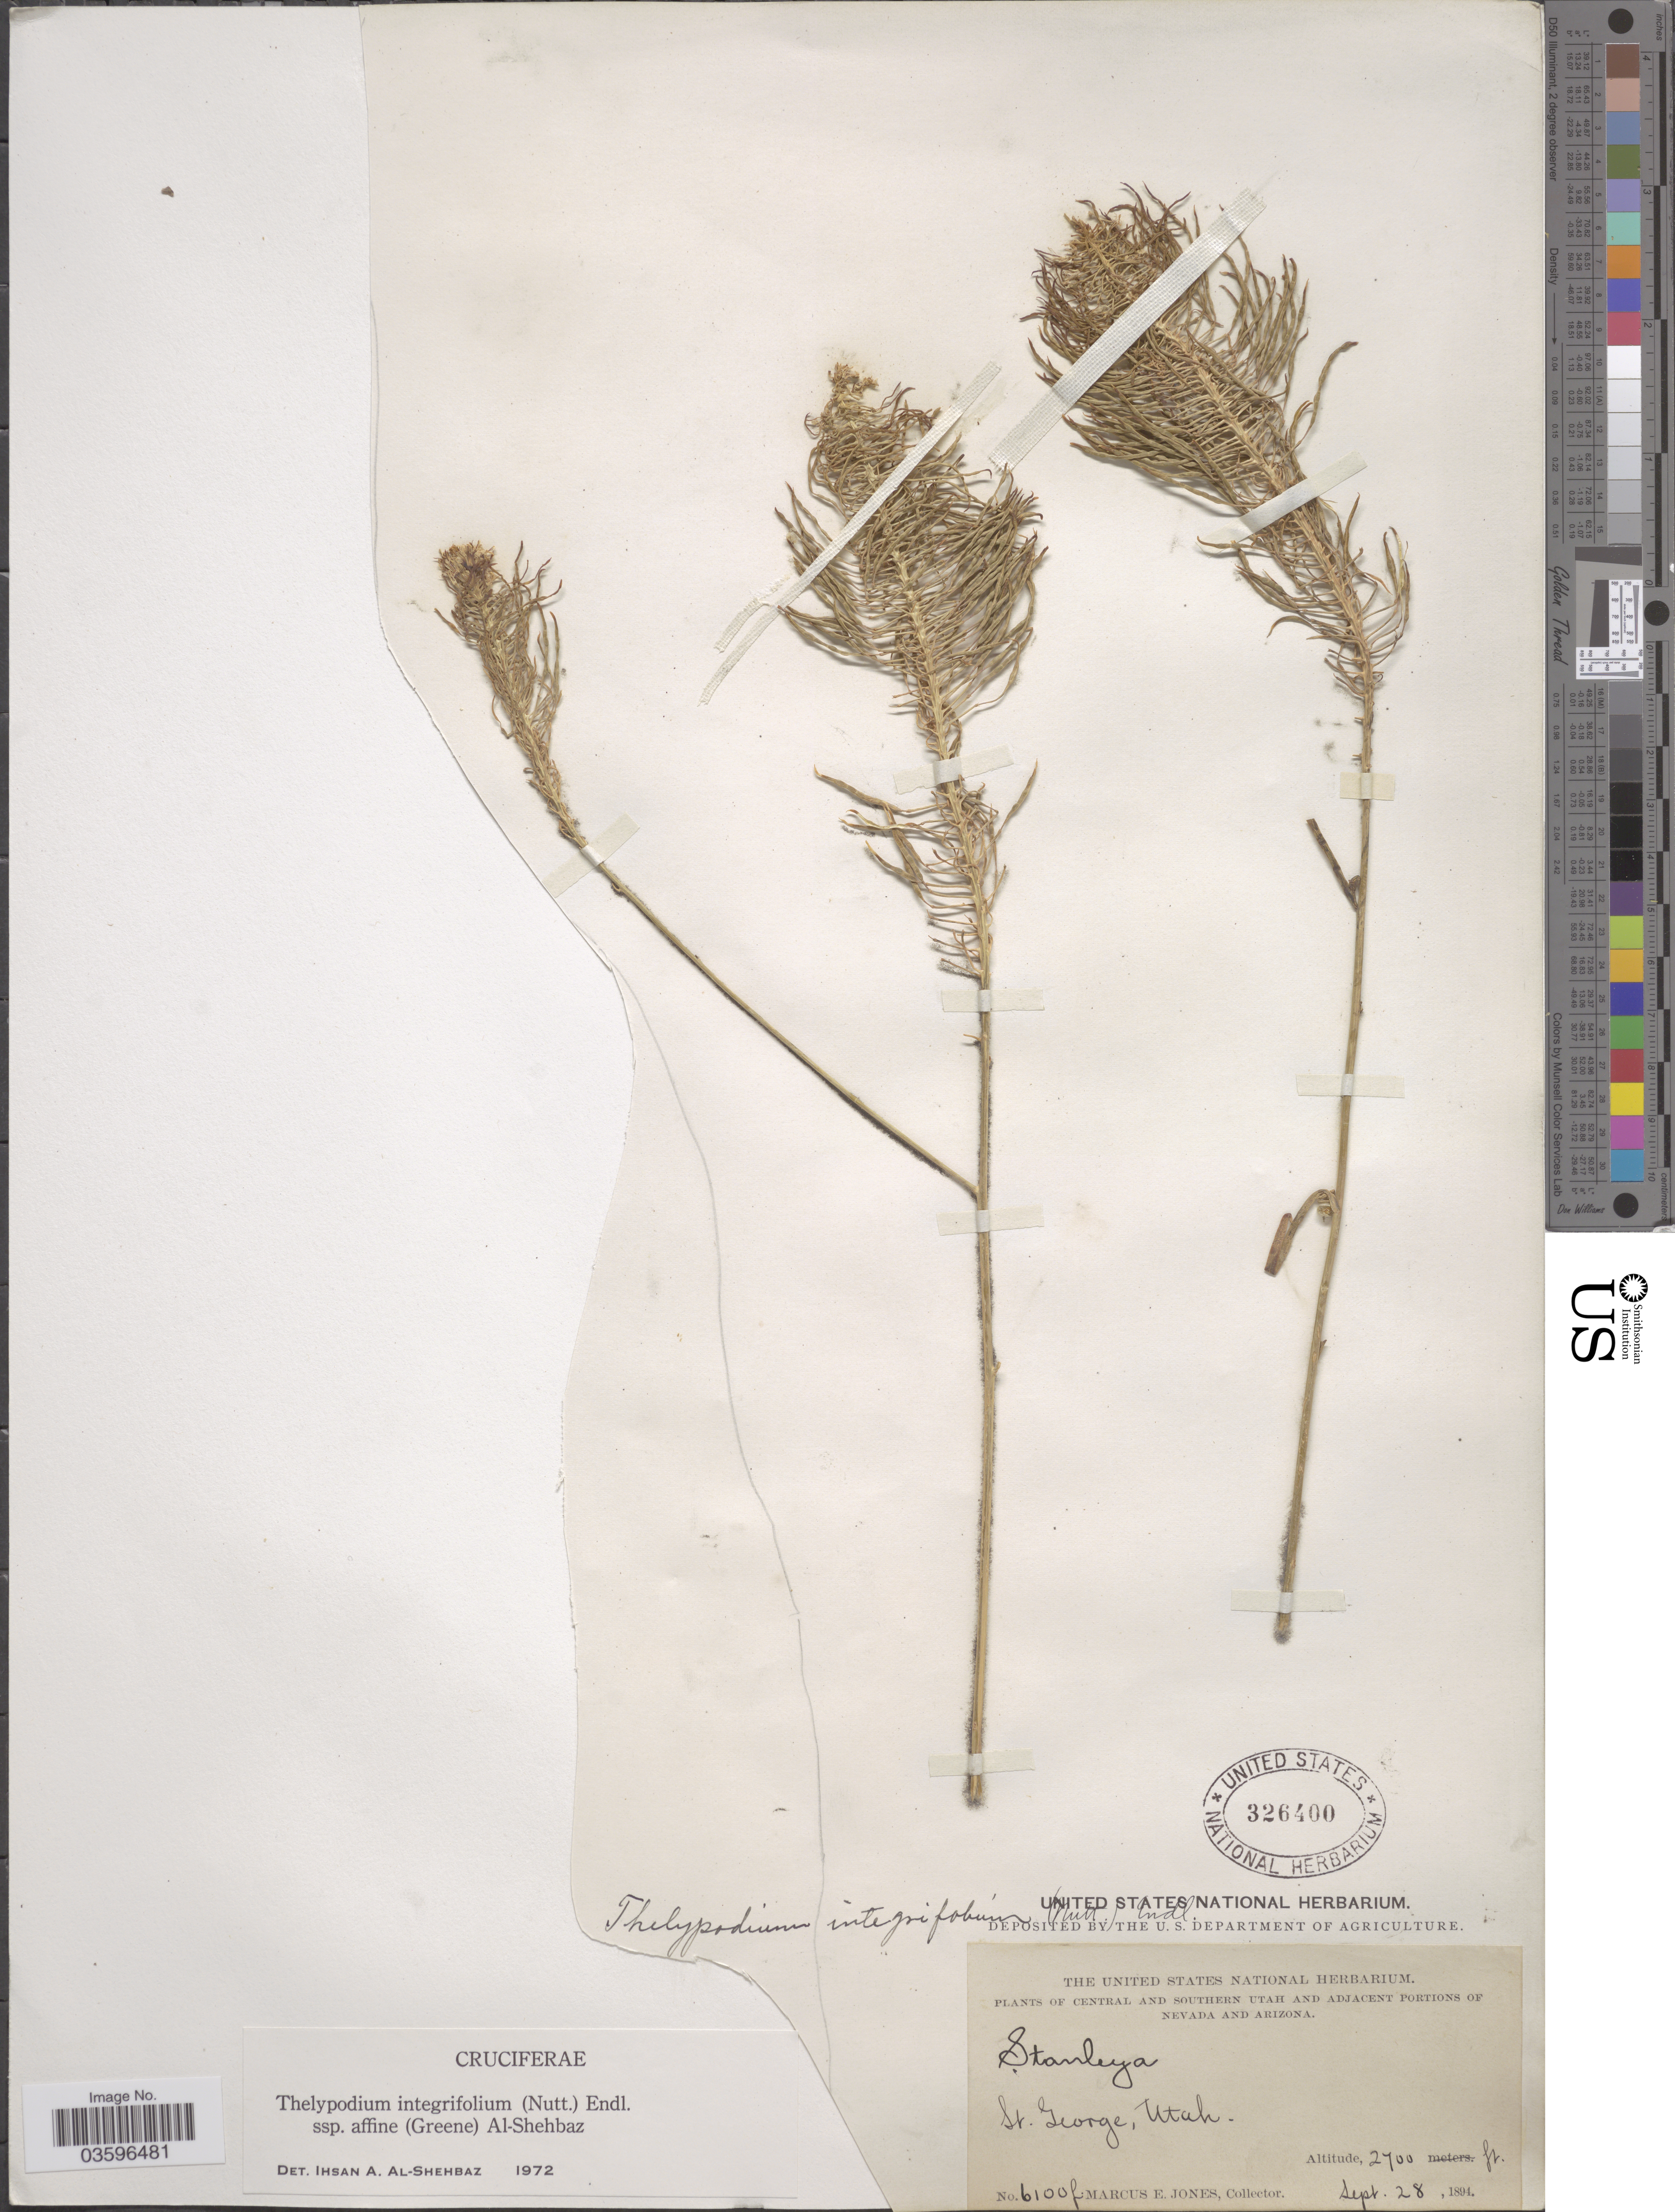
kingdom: Plantae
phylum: Tracheophyta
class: Magnoliopsida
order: Brassicales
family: Brassicaceae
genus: Thelypodium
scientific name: Thelypodium integrifolium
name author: (Nutt.) Endl.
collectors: M. E. Jones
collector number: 6100f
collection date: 1894-09-28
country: United States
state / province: Utah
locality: Central and southern Utah. St. George.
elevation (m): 823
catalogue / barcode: US 326400